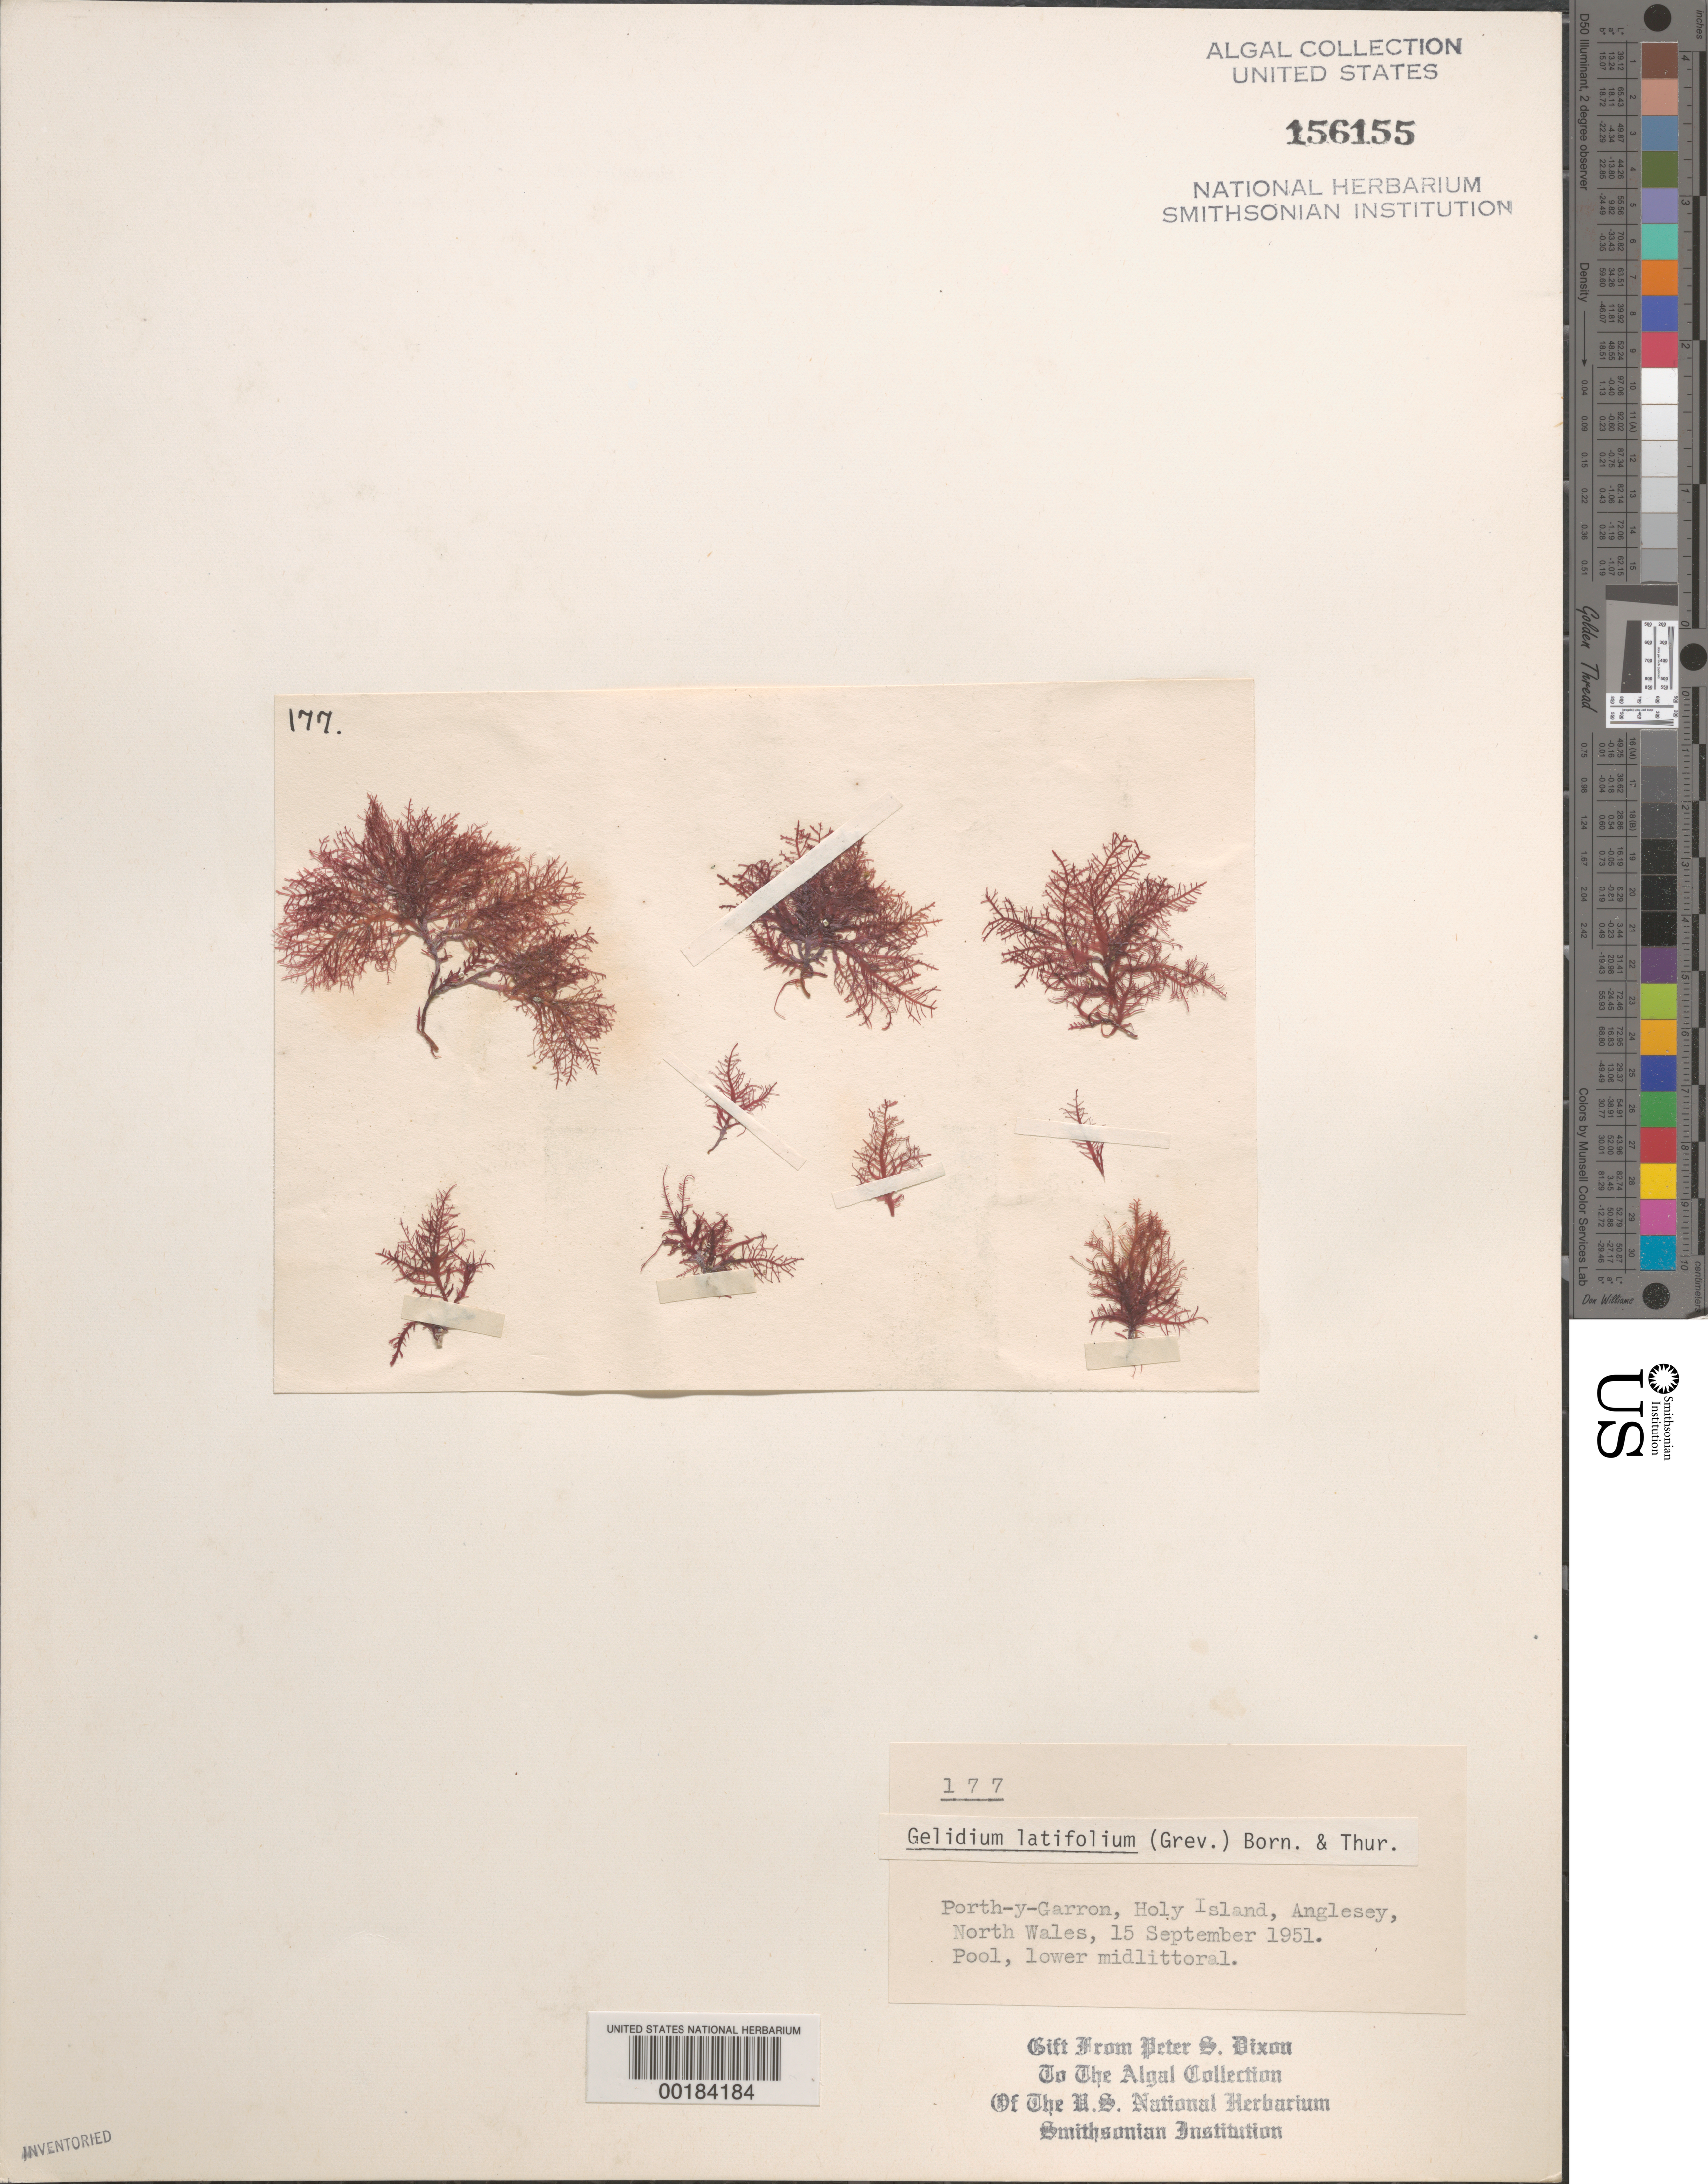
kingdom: Plantae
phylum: Rhodophyta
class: Florideophyceae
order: Gelidiales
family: Gelidiaceae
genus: Gelidium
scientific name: Gelidium spinosum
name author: (S.G. Gmel.) P.C. Silva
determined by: Algae name updating Project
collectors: P. S. Dixon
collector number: PSD 177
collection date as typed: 15 Sep 1951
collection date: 1951-09-15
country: United Kingdom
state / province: Wales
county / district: Gwynedd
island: Anglesey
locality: Porth-y-Garron, Holy Island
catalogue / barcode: US 156155